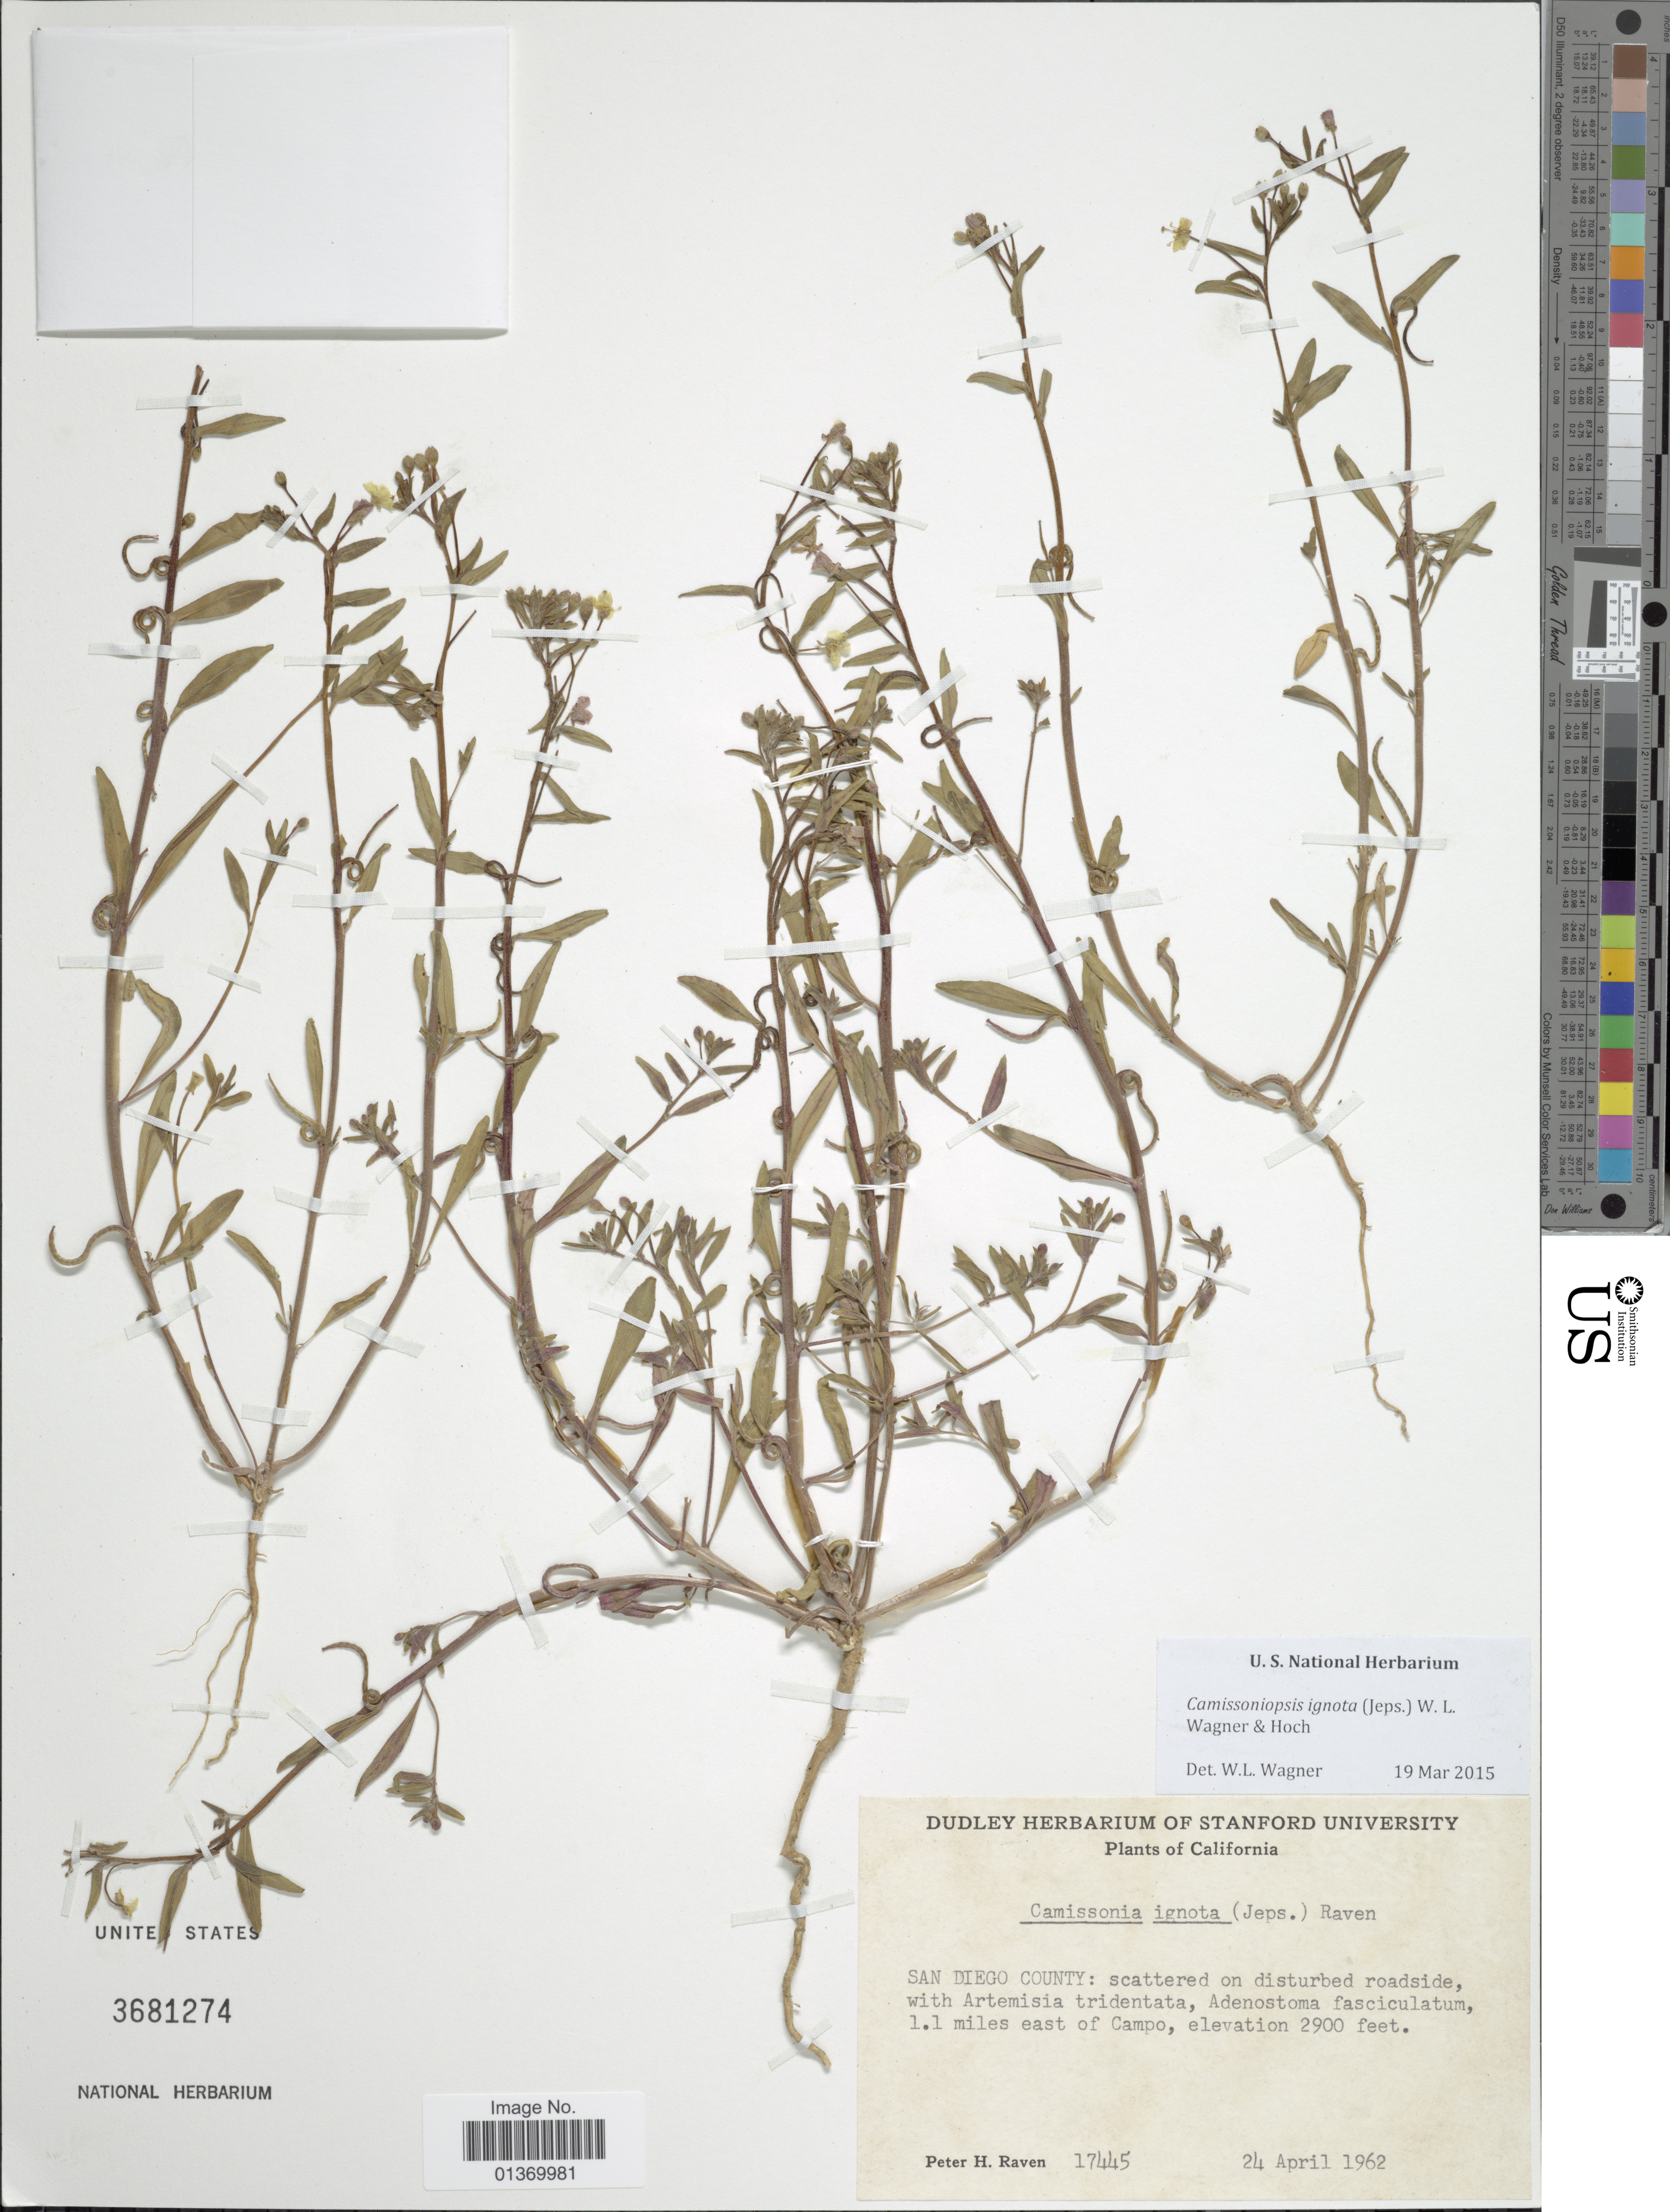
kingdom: Plantae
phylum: Tracheophyta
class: Magnoliopsida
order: Myrtales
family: Onagraceae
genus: Camissoniopsis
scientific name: Camissoniopsis ignota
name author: (Jeps.) W.L. Wagner & Hoch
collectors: P. H. Raven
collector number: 17445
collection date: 1962-04-24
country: United States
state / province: California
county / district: San Diego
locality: San Diego County: 1.1 miles east of Campo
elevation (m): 884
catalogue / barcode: US 3681274